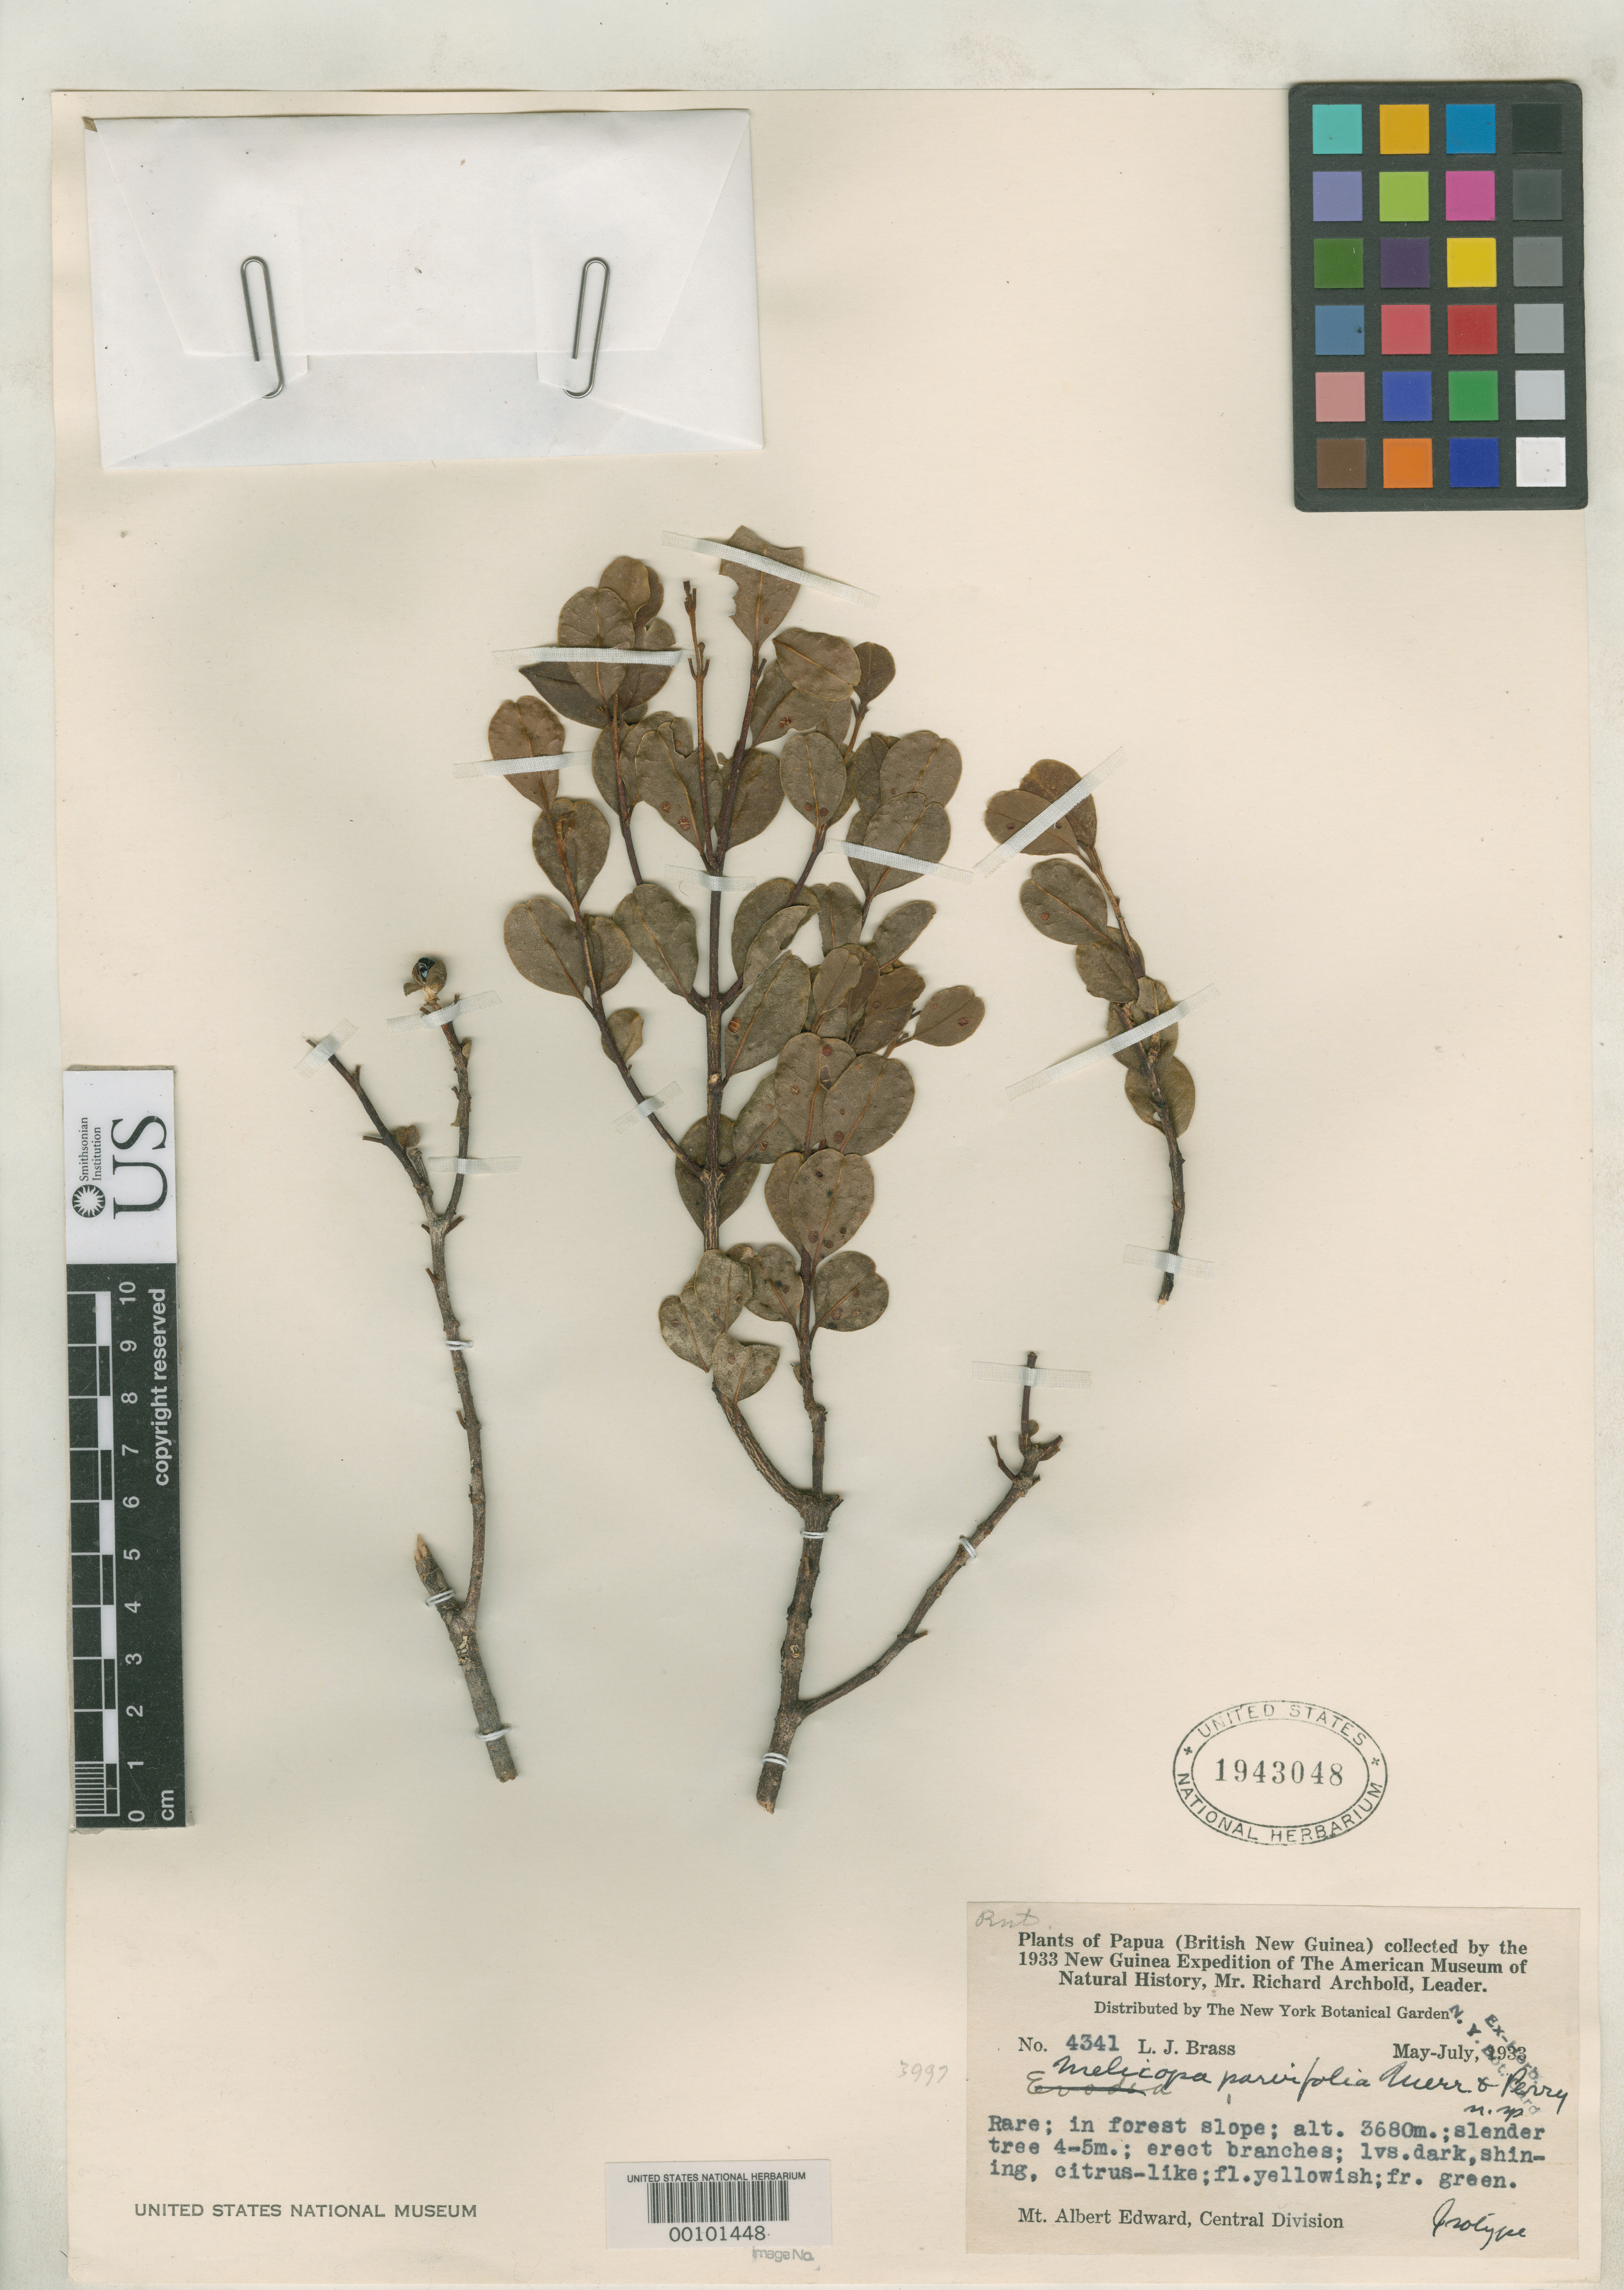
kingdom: Plantae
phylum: Tracheophyta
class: Magnoliopsida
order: Sapindales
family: Rutaceae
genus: Melicope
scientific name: Melicope parvifolia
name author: Merr. & L.M. Perry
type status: Isotype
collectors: L. J. Brass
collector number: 4341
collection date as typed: May 1933 to -- Jul 1933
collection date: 1933-05/1933-07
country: Papua New Guinea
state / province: Central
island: New Guinea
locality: Mt. Albert Edward.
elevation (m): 3680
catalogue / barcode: US 1943048